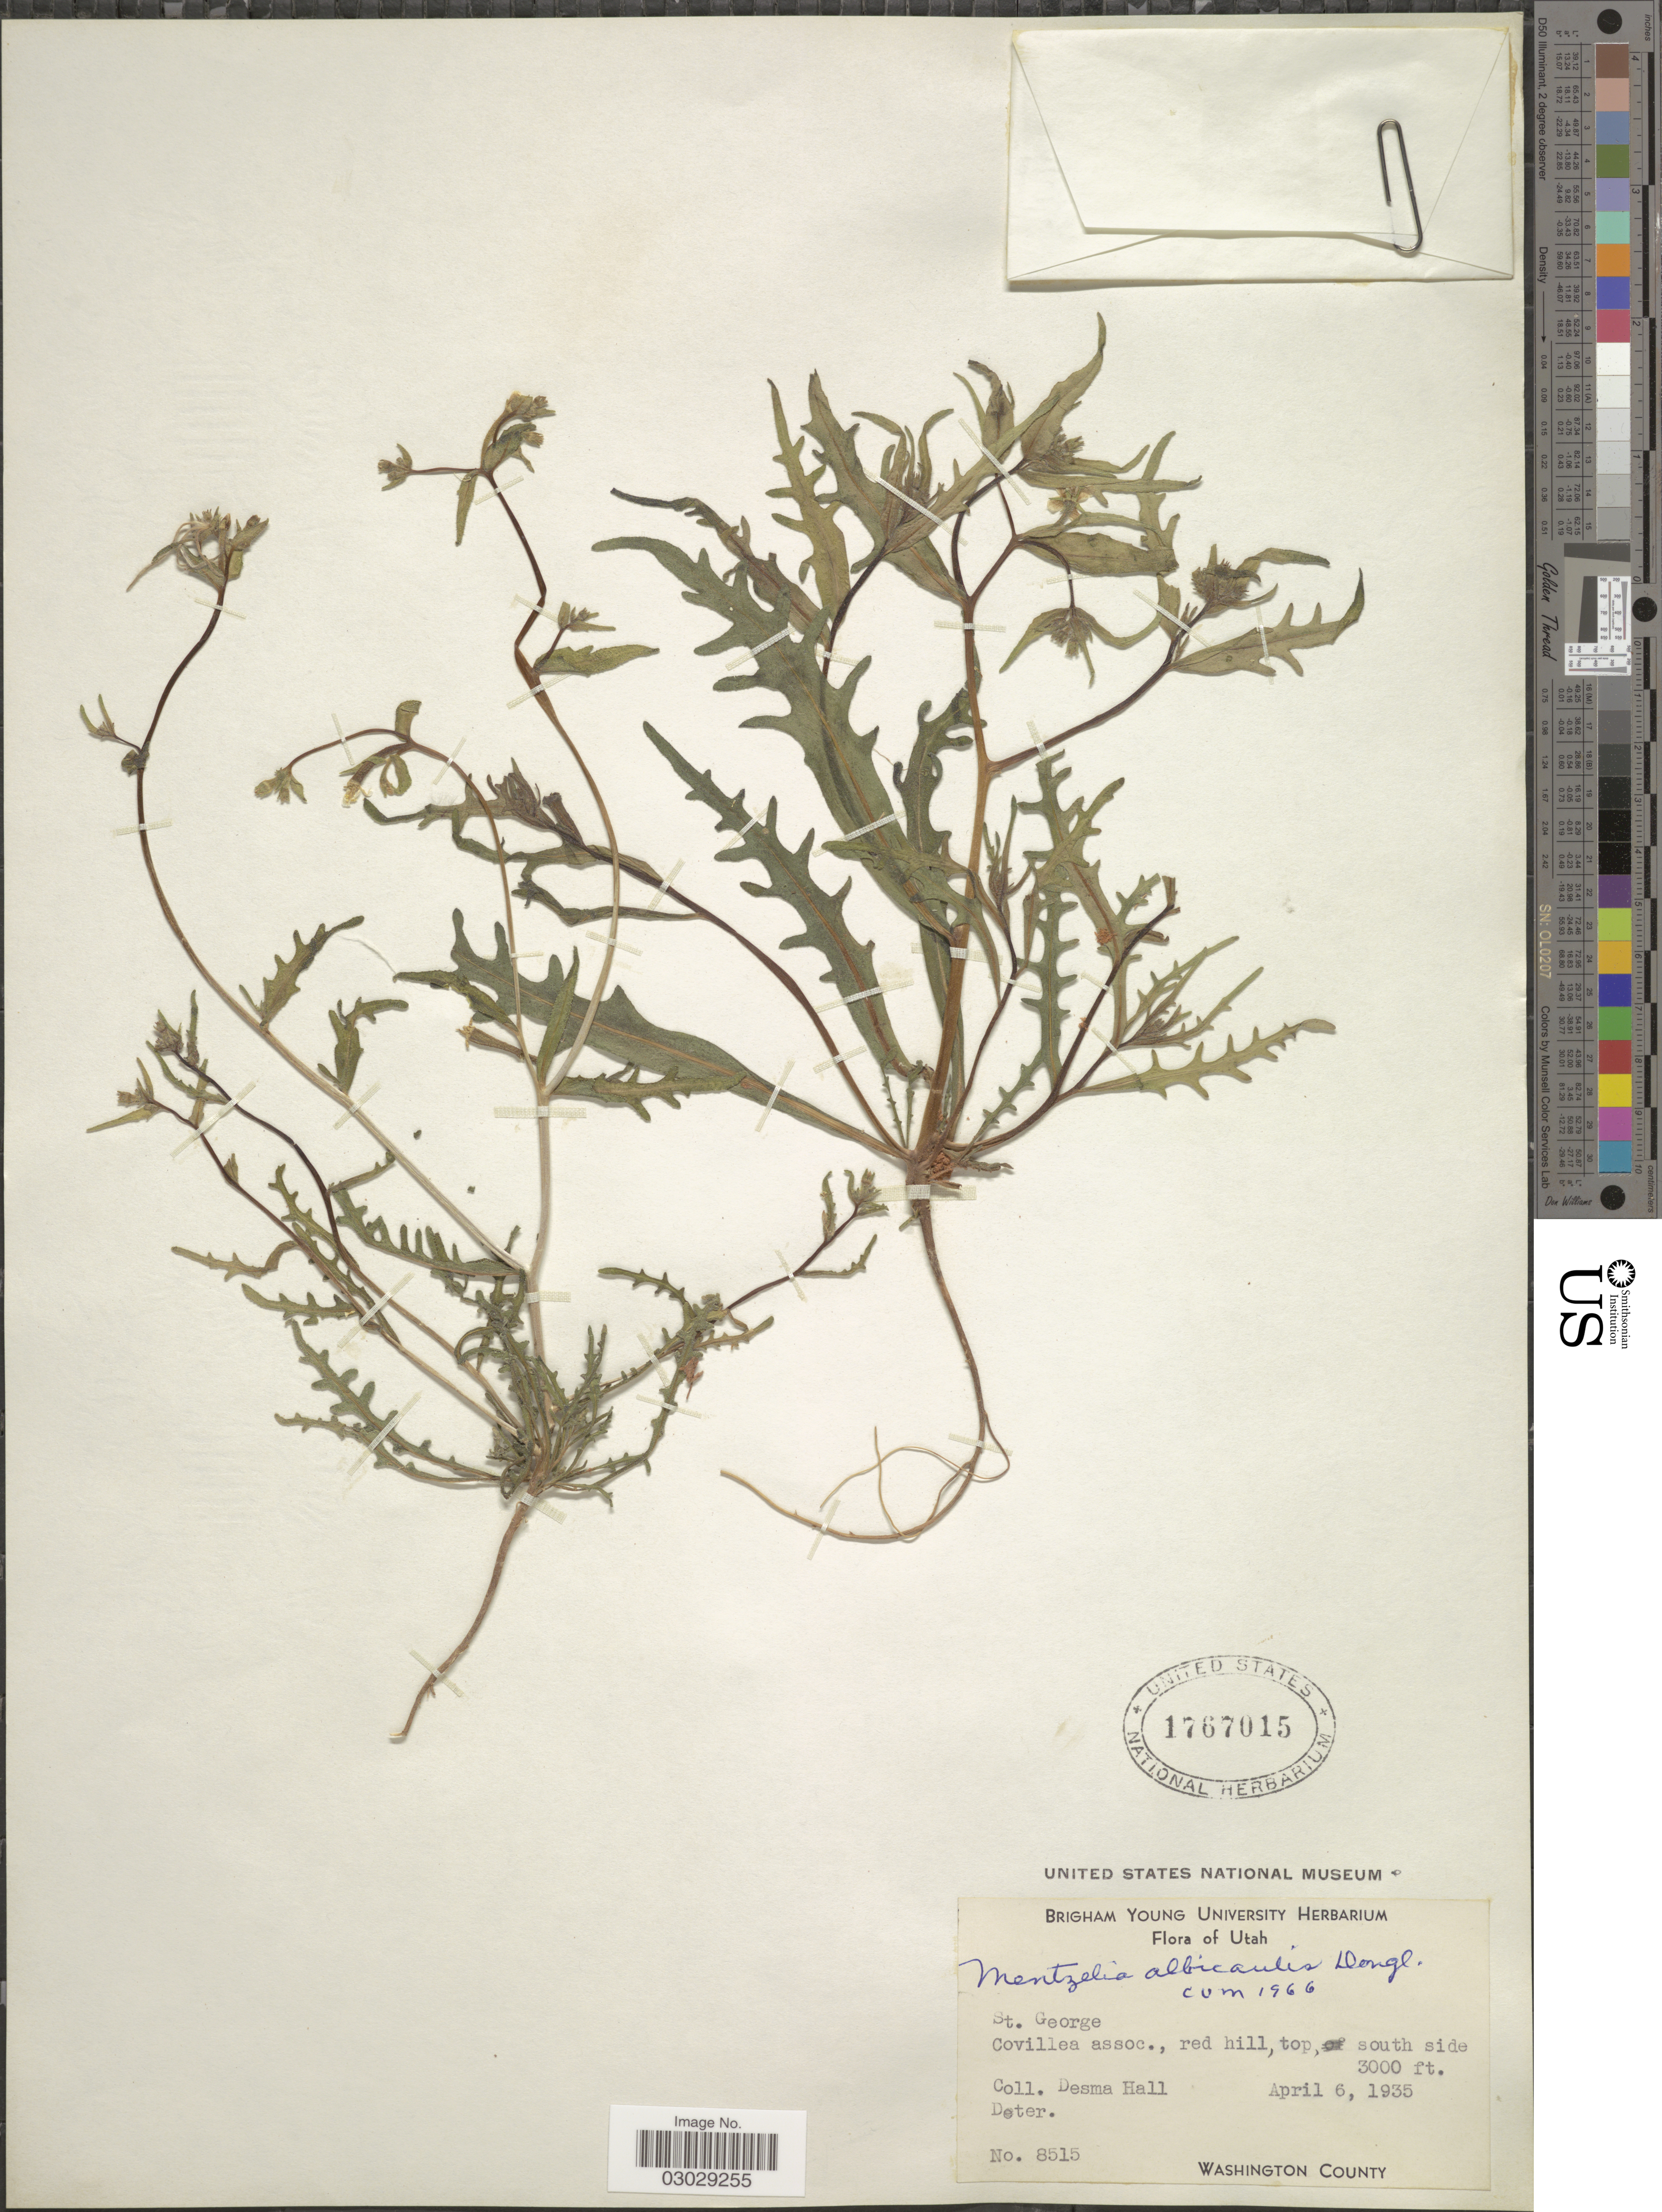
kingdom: Plantae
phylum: Tracheophyta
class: Magnoliopsida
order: Cornales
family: Loasaceae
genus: Mentzelia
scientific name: Mentzelia albicaulis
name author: (Douglas ex Hook.) Douglas ex Torr. & A. Gray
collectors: D. Hall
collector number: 8515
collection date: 1935-04-06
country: United States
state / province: Utah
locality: St. George. Covillea assoc., red hill, top of south side.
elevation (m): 914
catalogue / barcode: US 1767015